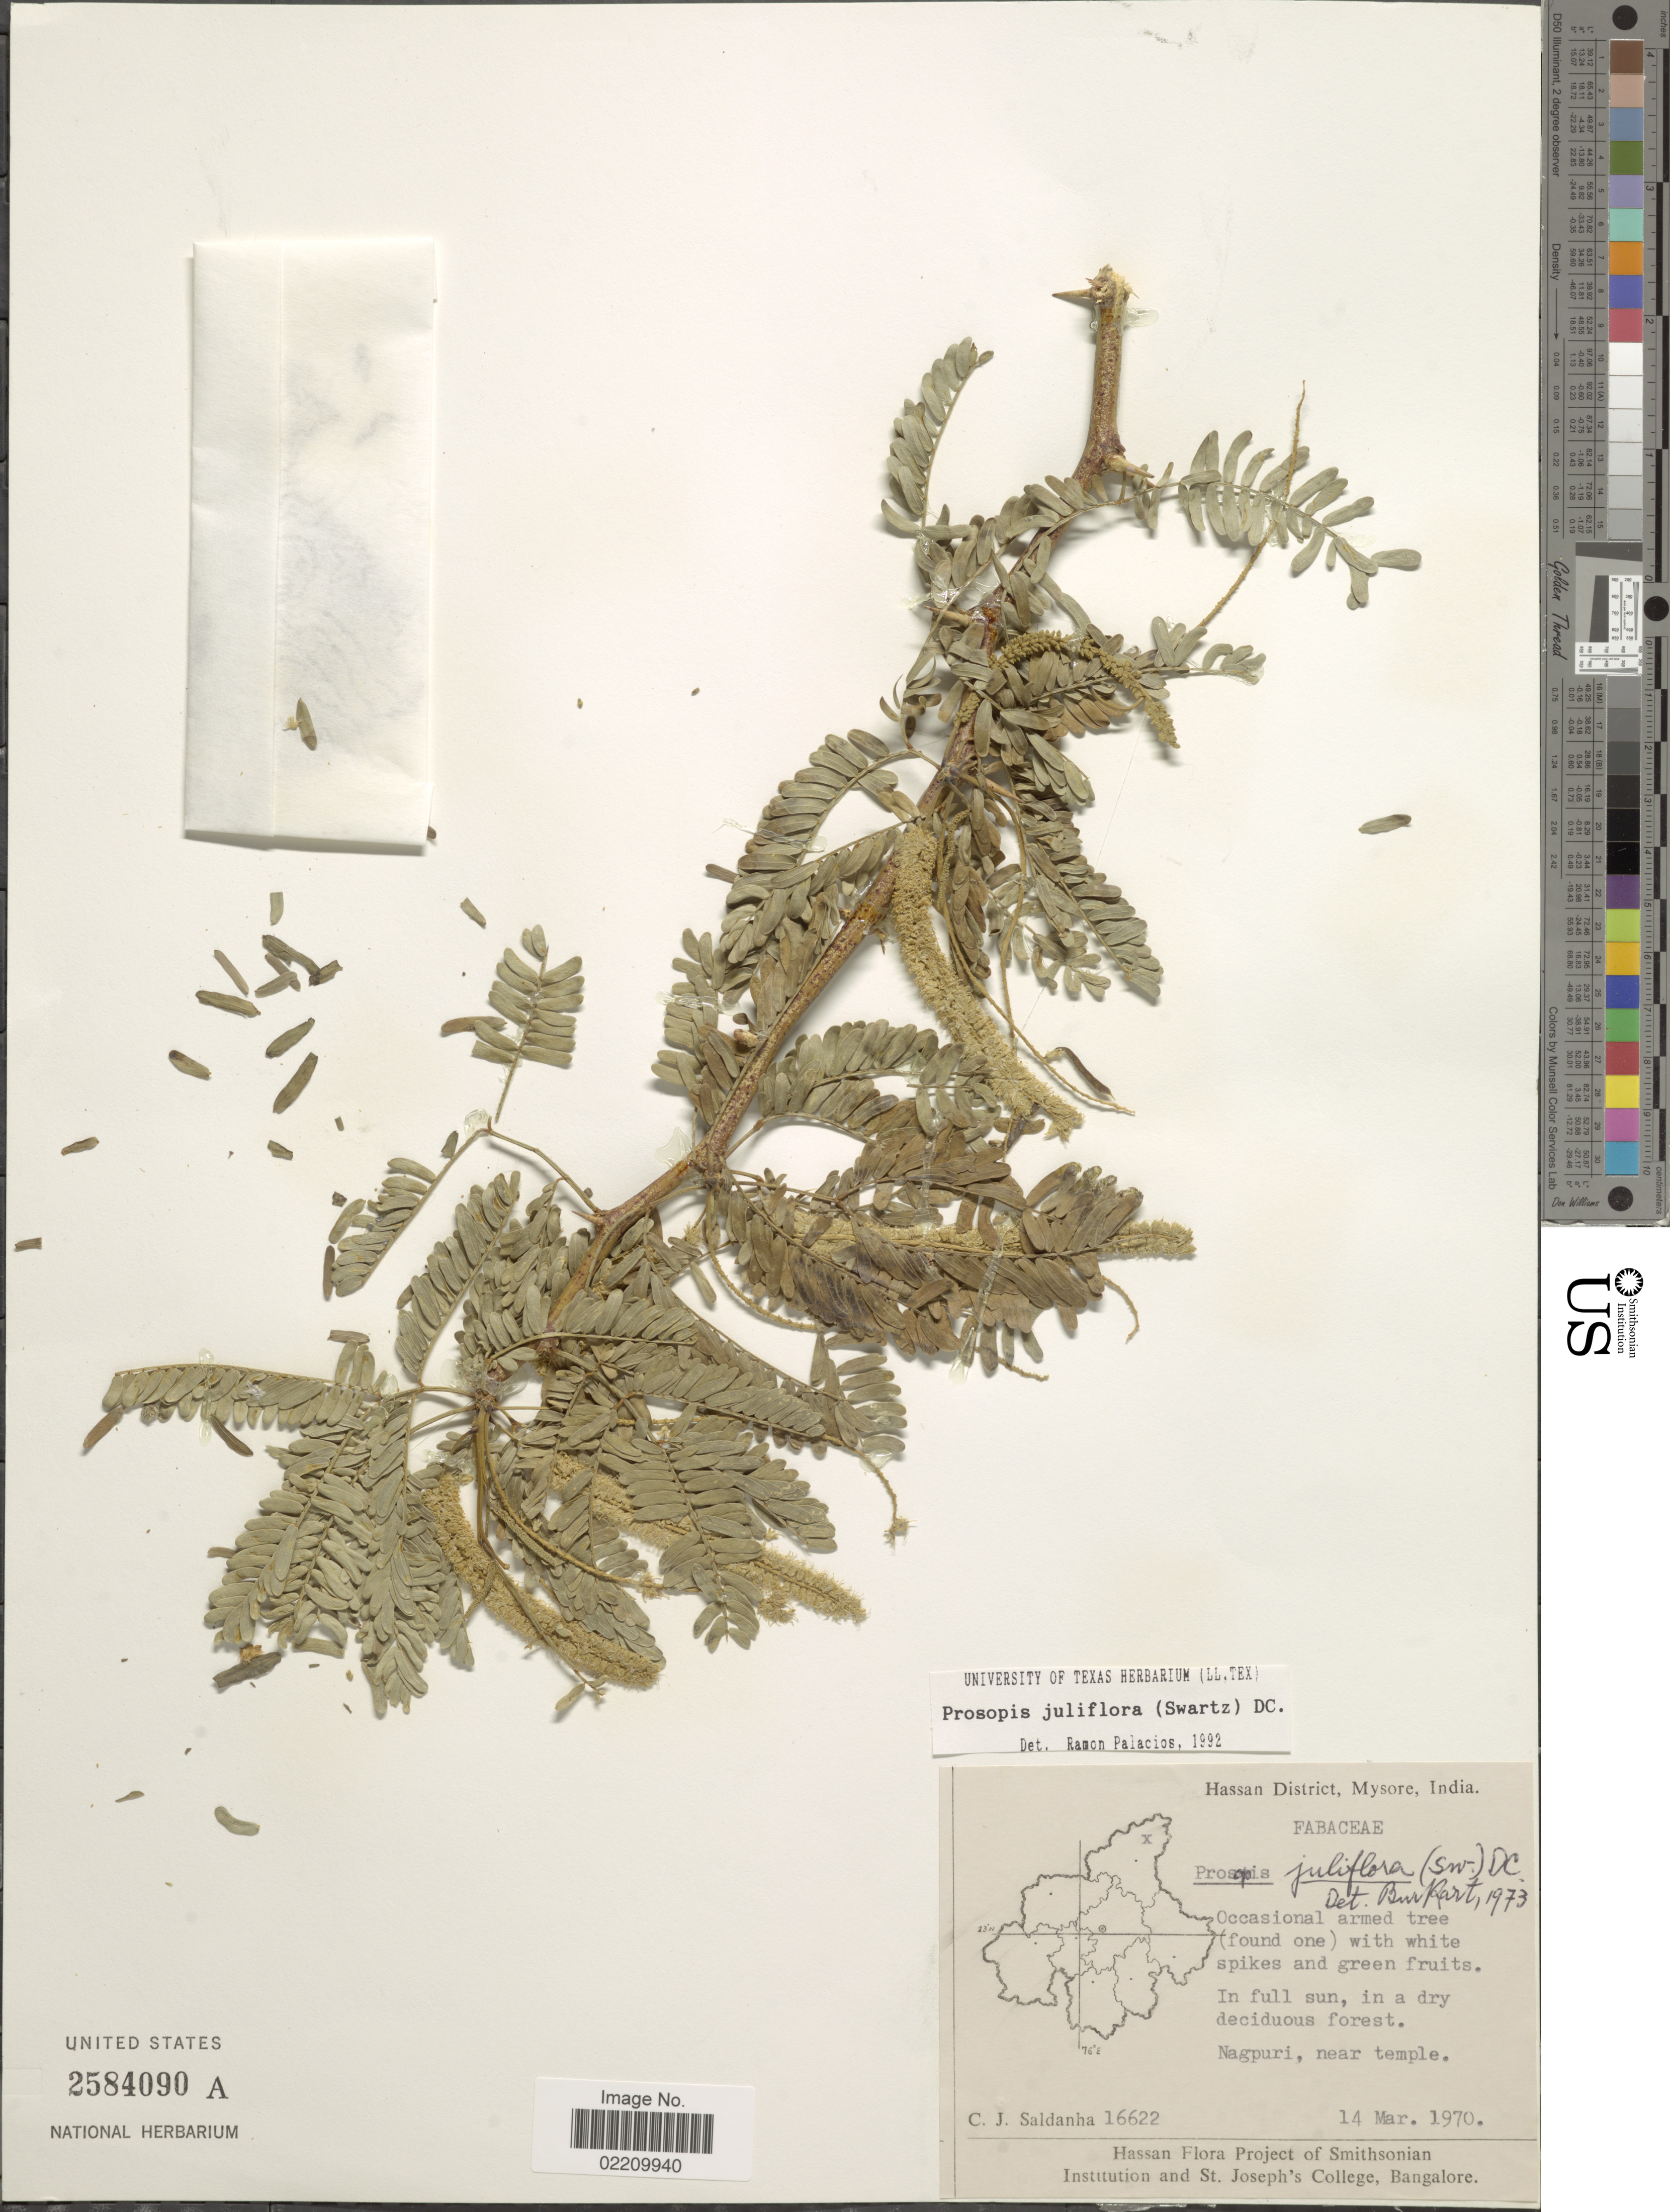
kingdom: Plantae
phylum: Tracheophyta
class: Magnoliopsida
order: Fabales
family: Fabaceae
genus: Neltuma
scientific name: Neltuma juliflora var. juliflora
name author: (Sw.) Raf.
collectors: C. J. Saldanha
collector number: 16622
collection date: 1970-03-14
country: India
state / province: Karnataka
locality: Hassan District, Mysore, Nagpuri, near temple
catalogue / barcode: US 2584090A